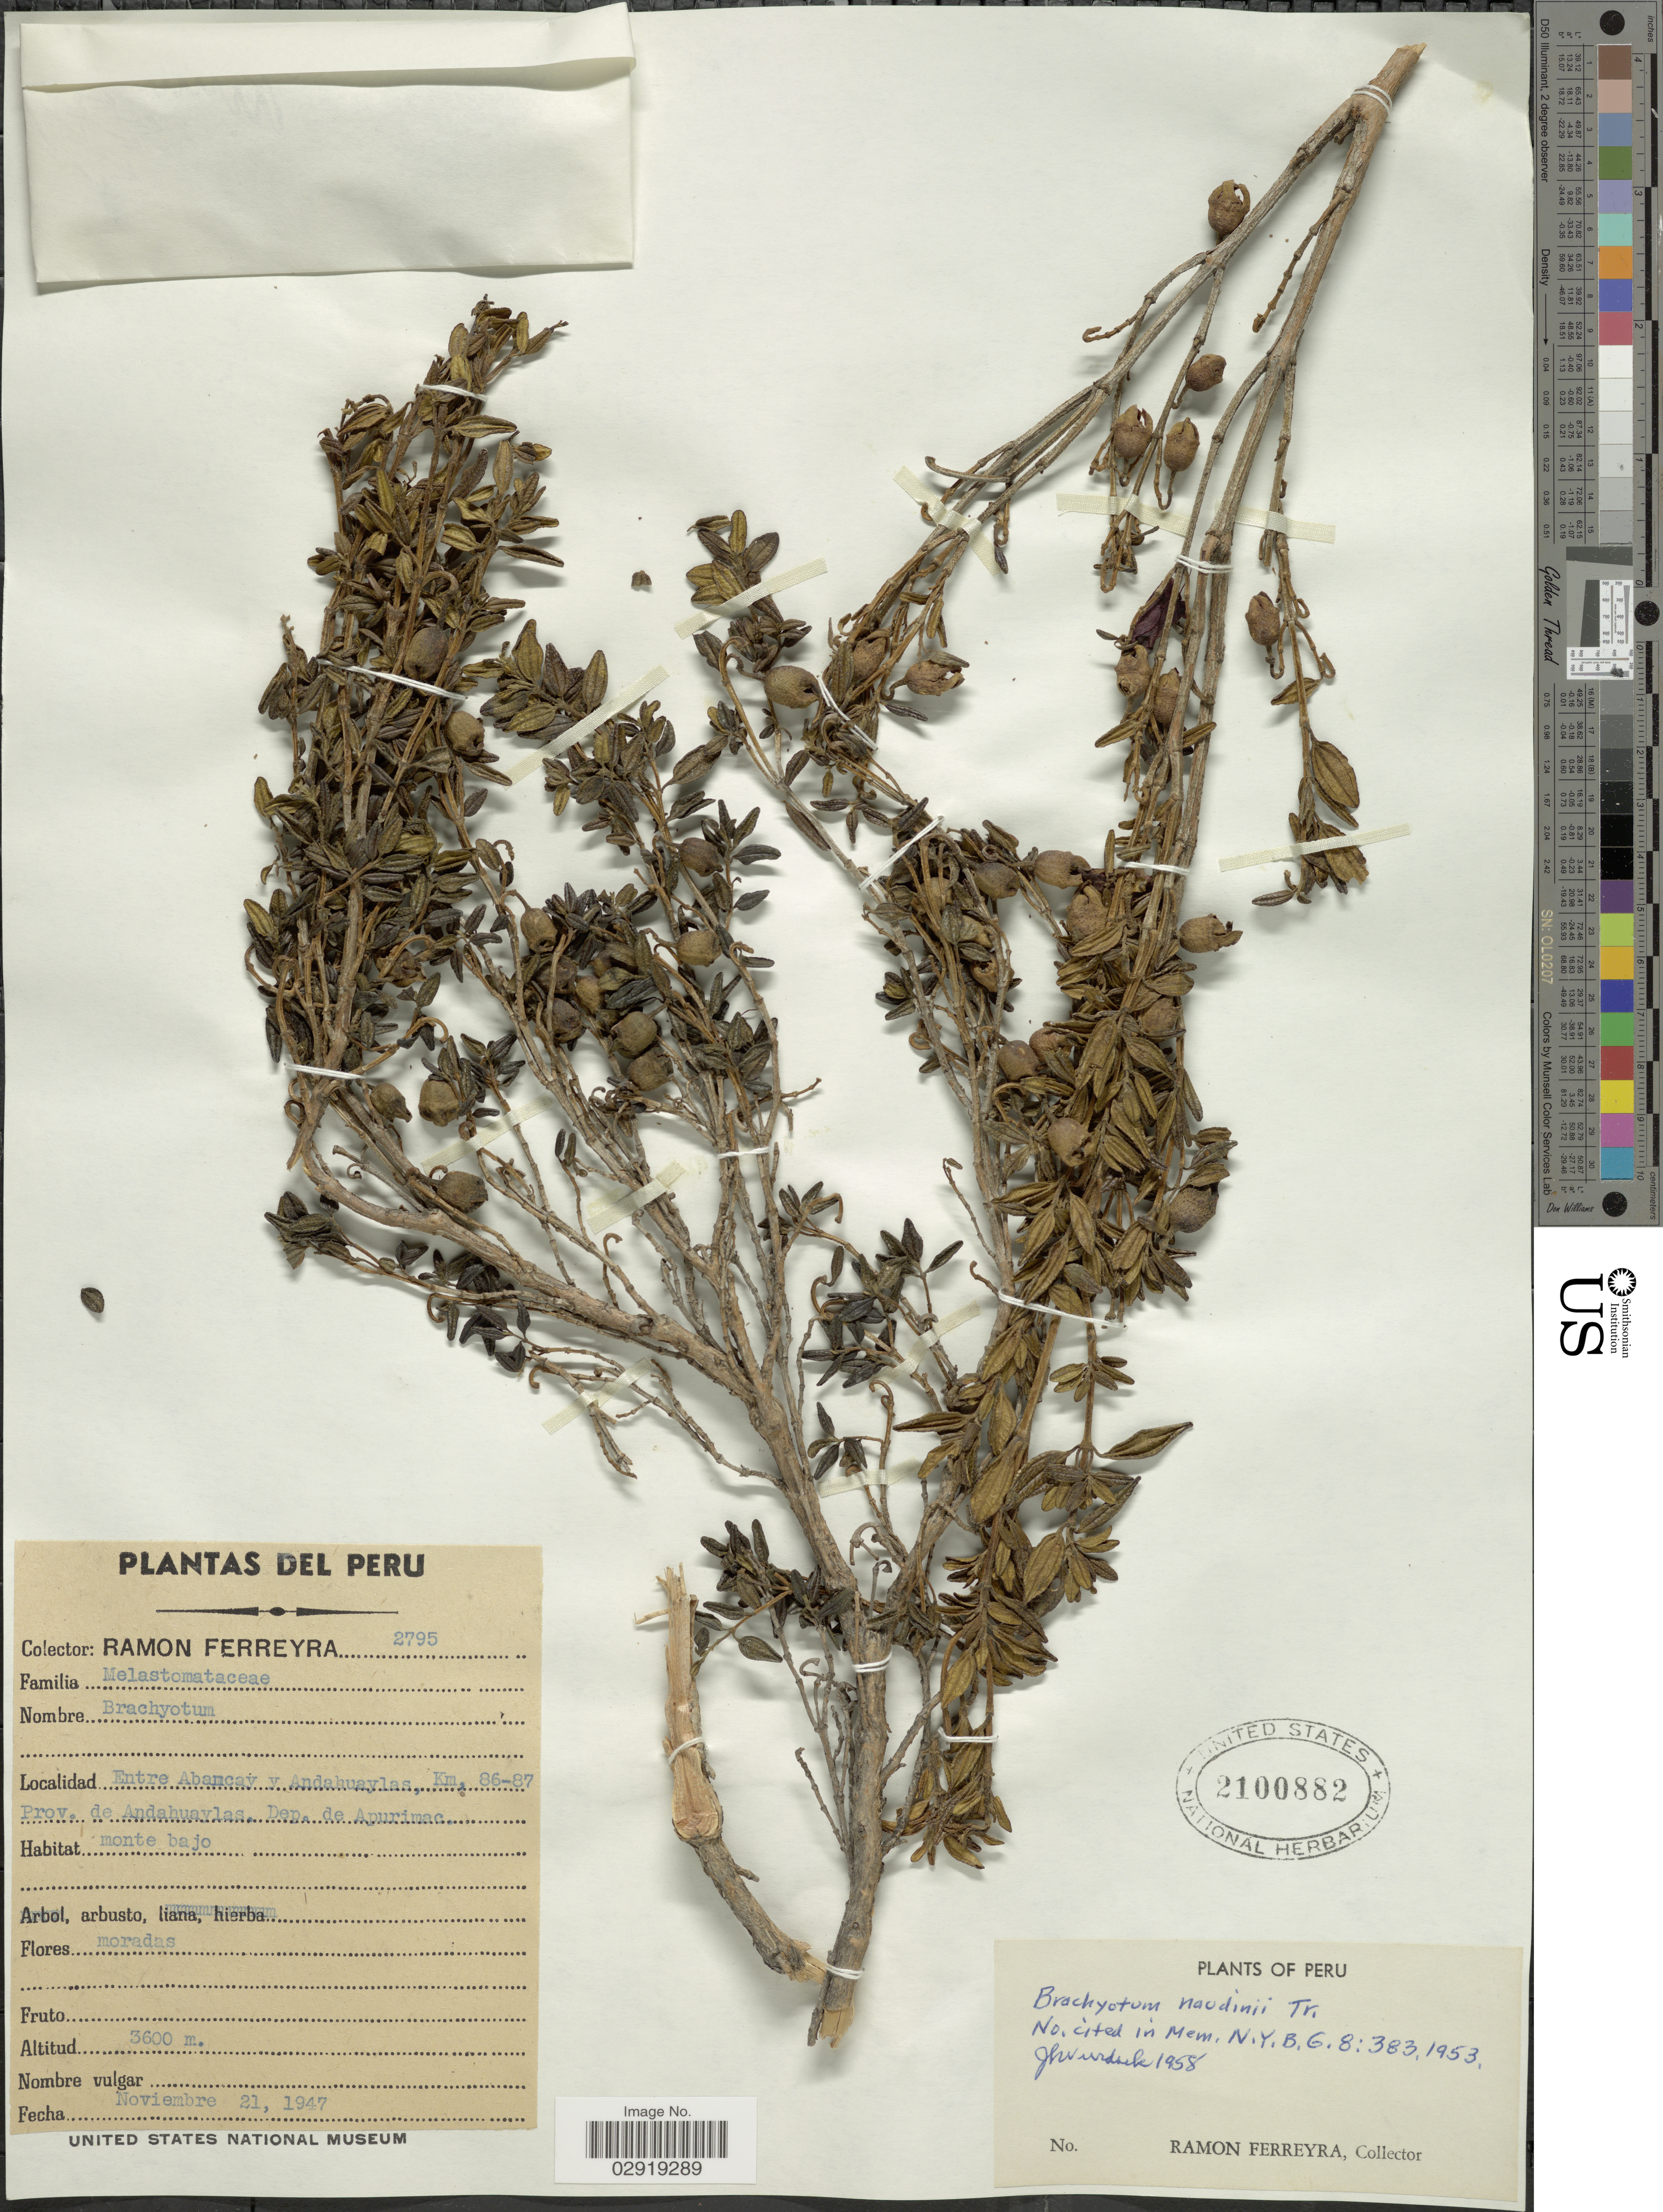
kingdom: Plantae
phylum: Tracheophyta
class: Magnoliopsida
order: Myrtales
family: Melastomataceae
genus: Brachyotum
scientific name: Brachyotum naudinii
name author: Triana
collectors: R. A. Ferreyra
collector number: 2795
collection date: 1947-11-21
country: Peru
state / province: Apurímac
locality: Entre Abancay y Andahuaylas, Km. 86-87 Prov. de Andahuaylas. Dep. de Apurimac.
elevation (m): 3600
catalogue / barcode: US 2100882